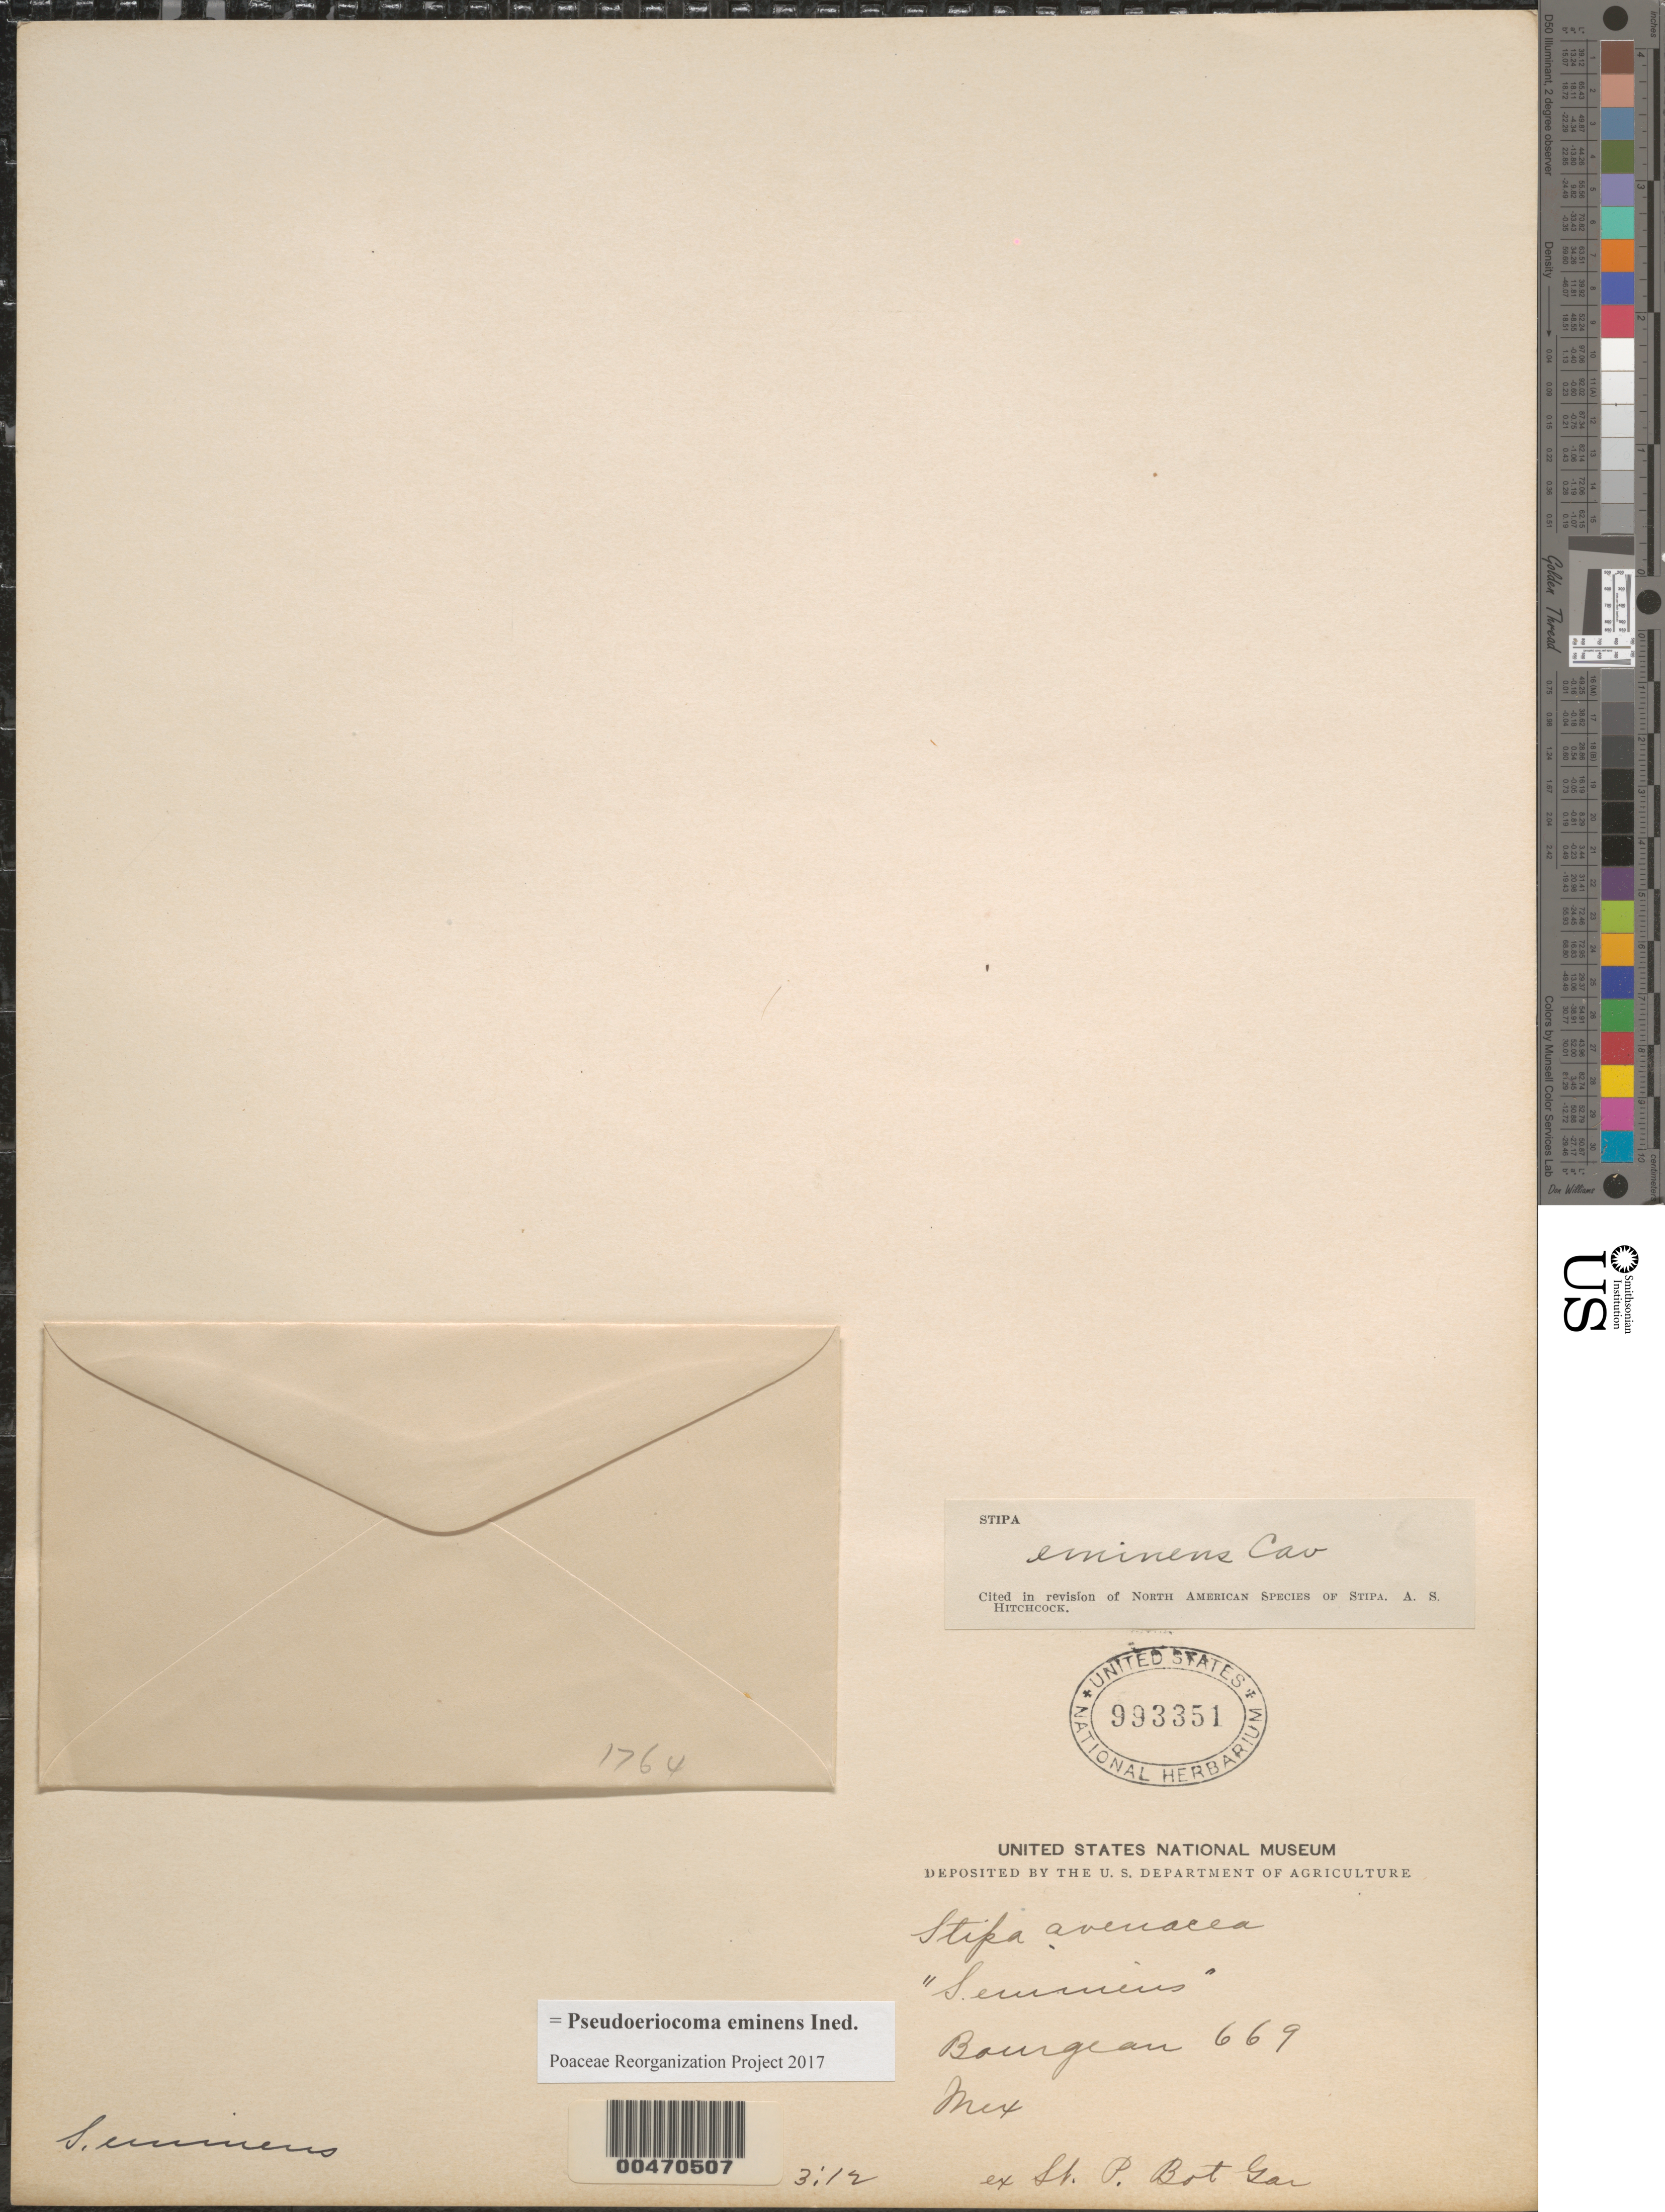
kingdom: Plantae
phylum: Tracheophyta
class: Liliopsida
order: Poales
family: Poaceae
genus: Pseudoeriocoma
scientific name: Pseudoeriocoma eminens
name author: (Cav.) Romasch.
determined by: Poaceae Reorganization Project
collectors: E. Bourgeau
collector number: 669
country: Mexico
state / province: Jalisco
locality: San Ramon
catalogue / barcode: US 993351